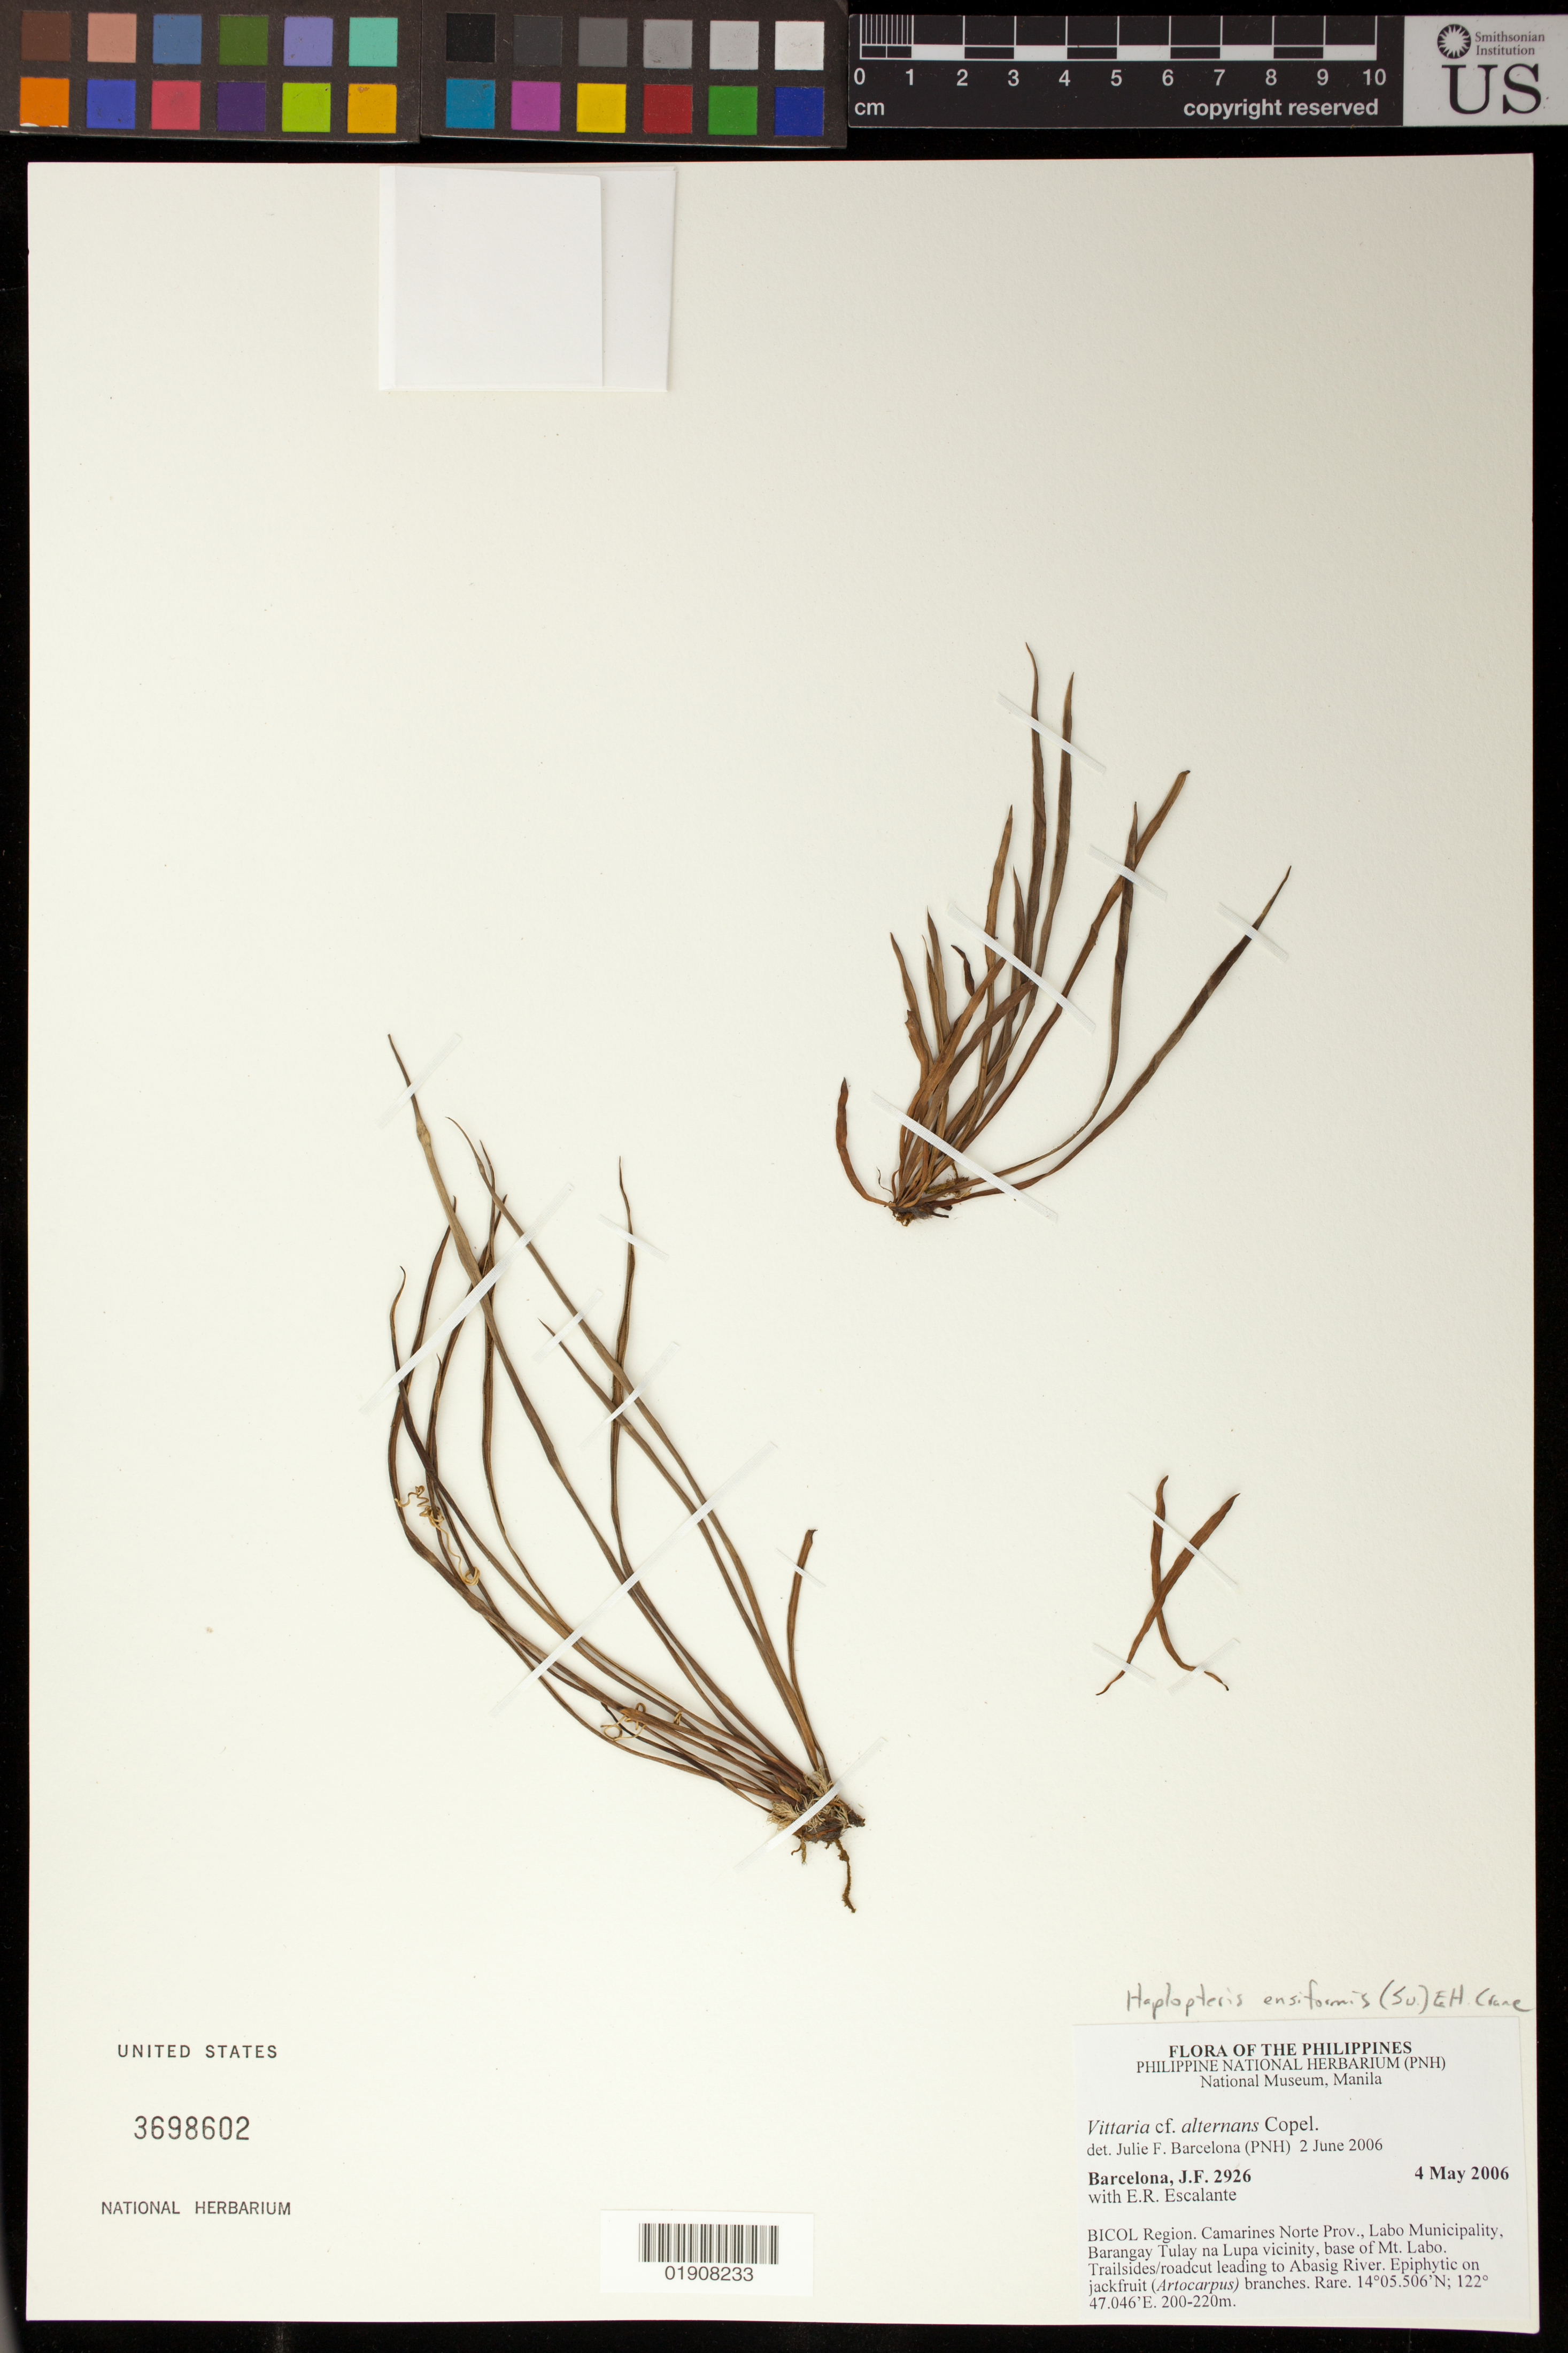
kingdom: Plantae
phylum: Tracheophyta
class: Polypodiopsida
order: Polypodiales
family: Pteridaceae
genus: Haplopteris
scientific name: Haplopteris ensiformis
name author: (Sw.) E.H. Crane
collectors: J. F. Barcelona & E. Escalante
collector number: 2926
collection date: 2006-05-04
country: Philippines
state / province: Bicol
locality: Bicol region, Camarines Norte Prov., Labo Municipality, Barangay Tulay na Lupa vicinity, base of Mt. Labo, Trailsides/roadcut leading to Abasig River.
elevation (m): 200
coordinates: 14 05.506 N, 122 47.046 E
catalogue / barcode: US 3698602